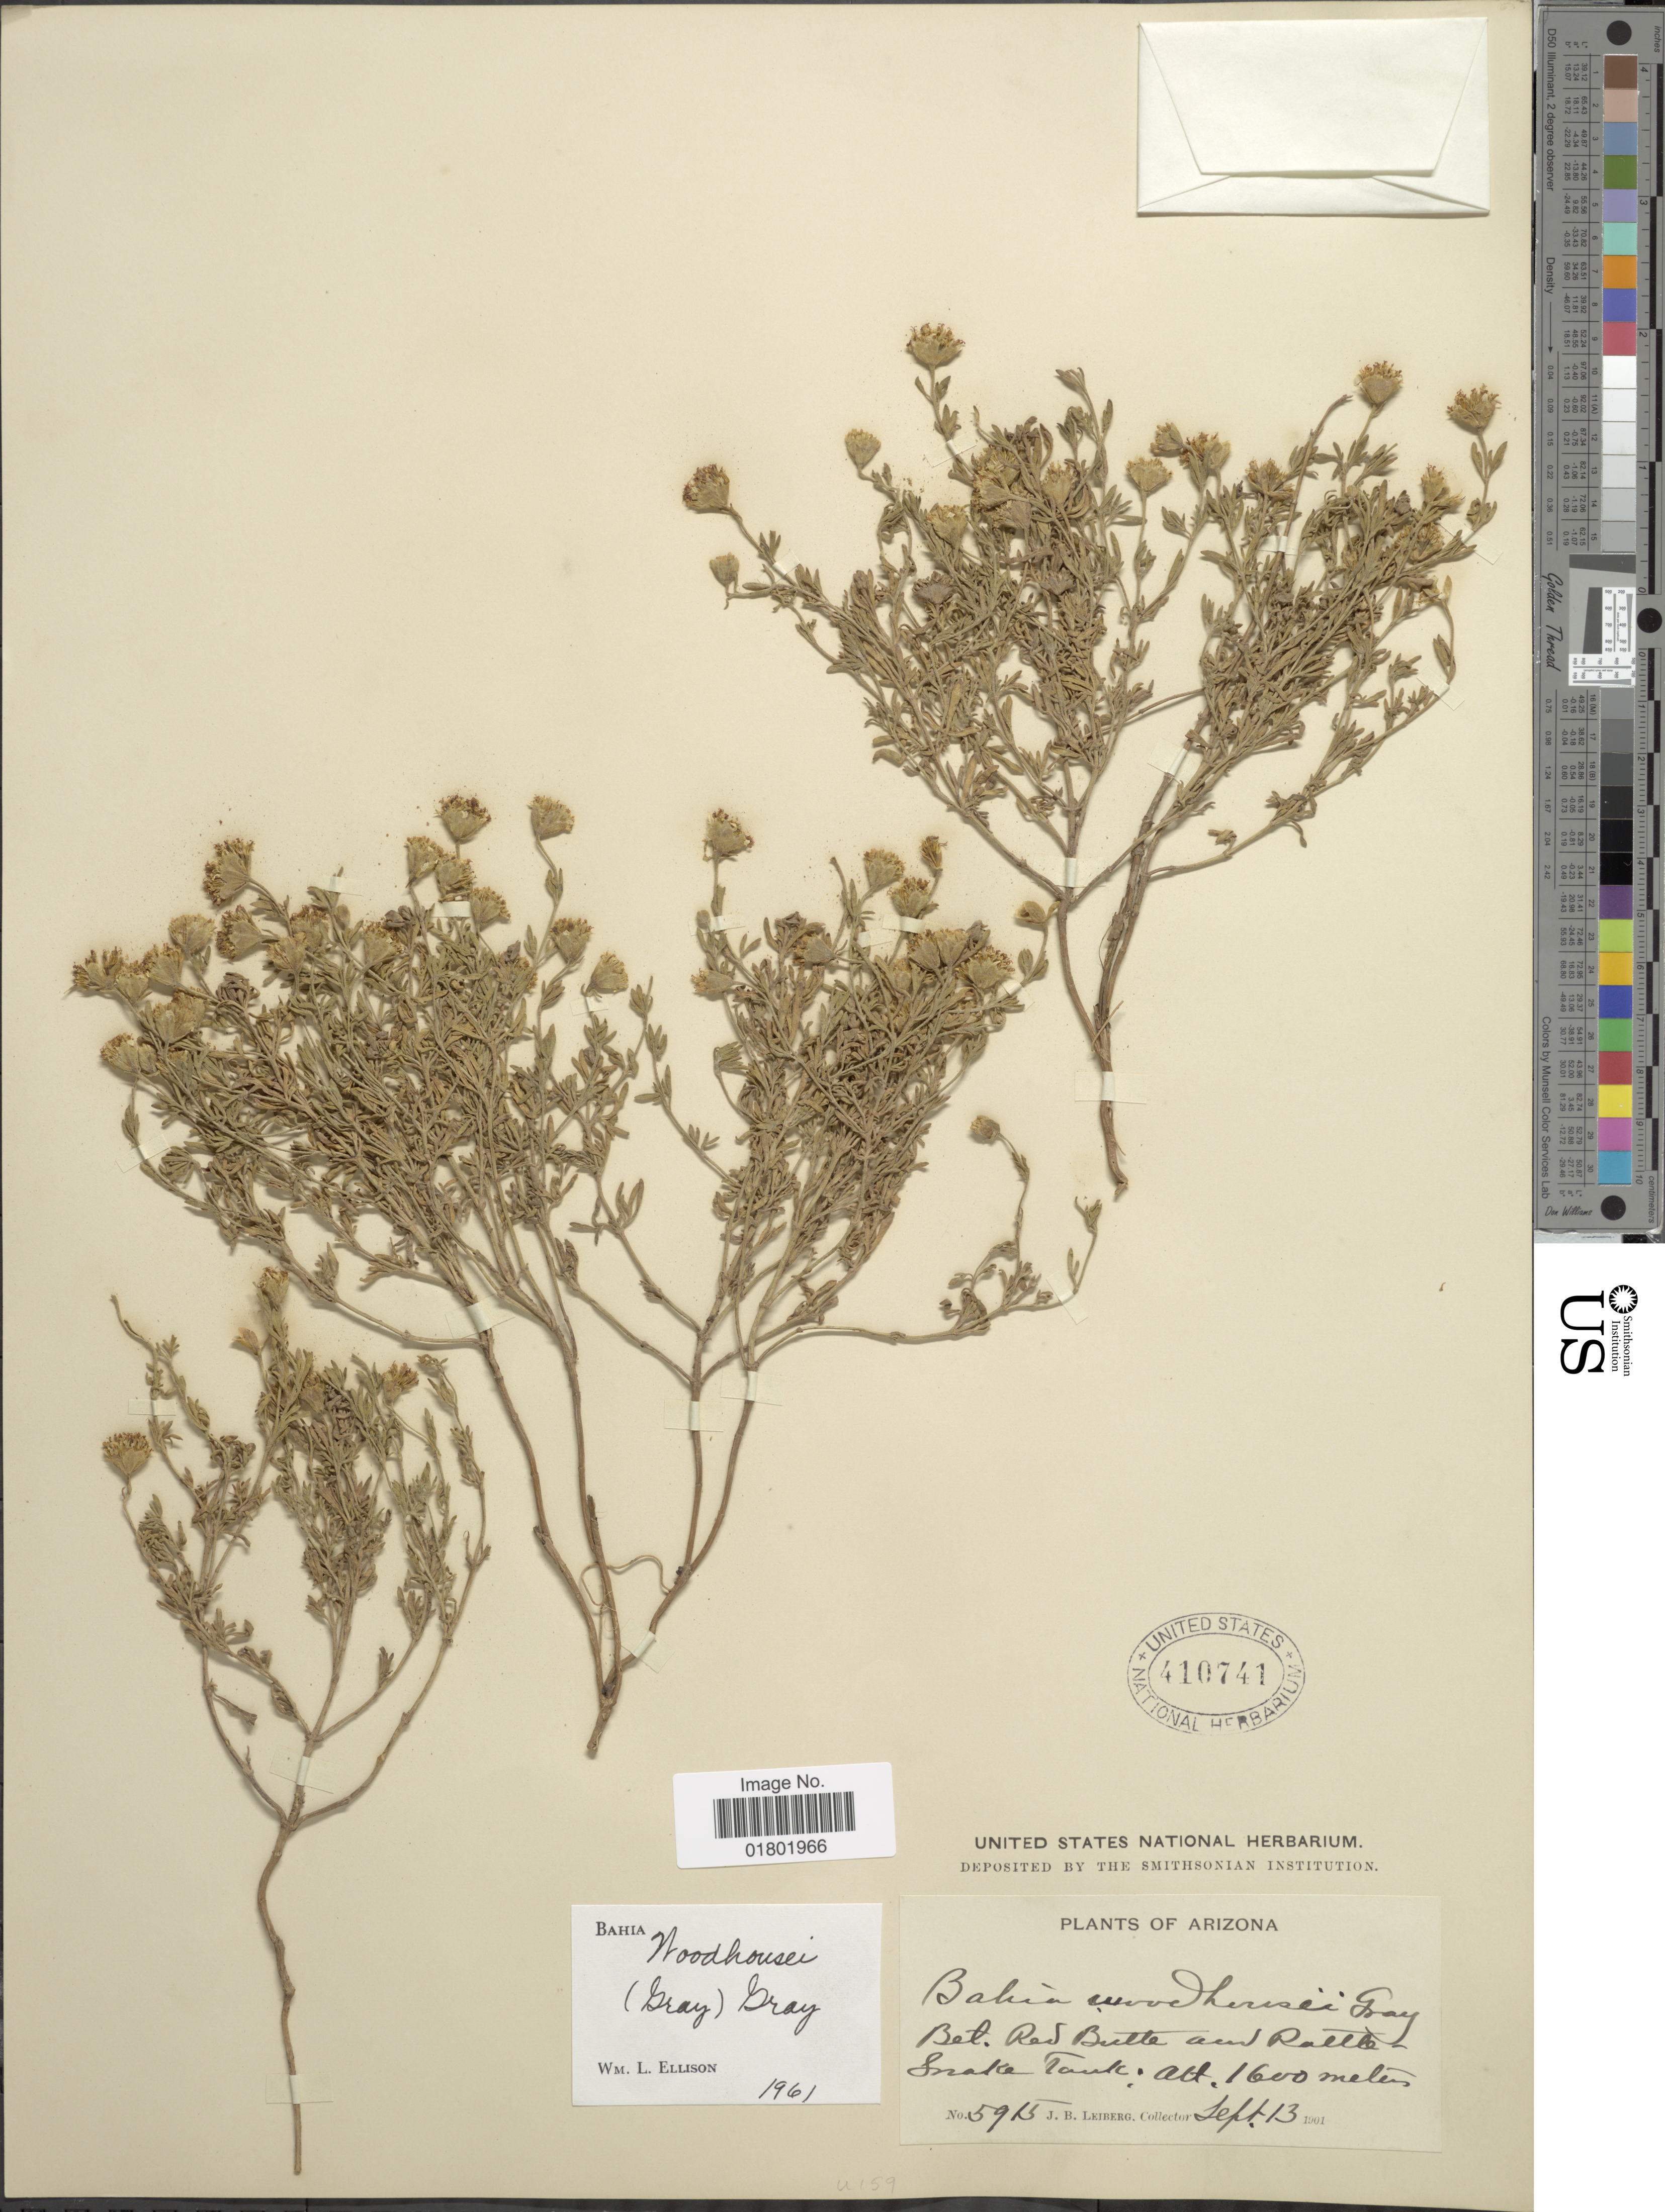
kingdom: Plantae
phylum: Tracheophyta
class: Magnoliopsida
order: Asterales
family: Asteraceae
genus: Bahia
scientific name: Bahia woodhousei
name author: A. Gray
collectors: J. B. Leiberg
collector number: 5915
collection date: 1901-09-13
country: United States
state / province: Arizona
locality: Snake Tank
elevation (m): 1600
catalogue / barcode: US 410741